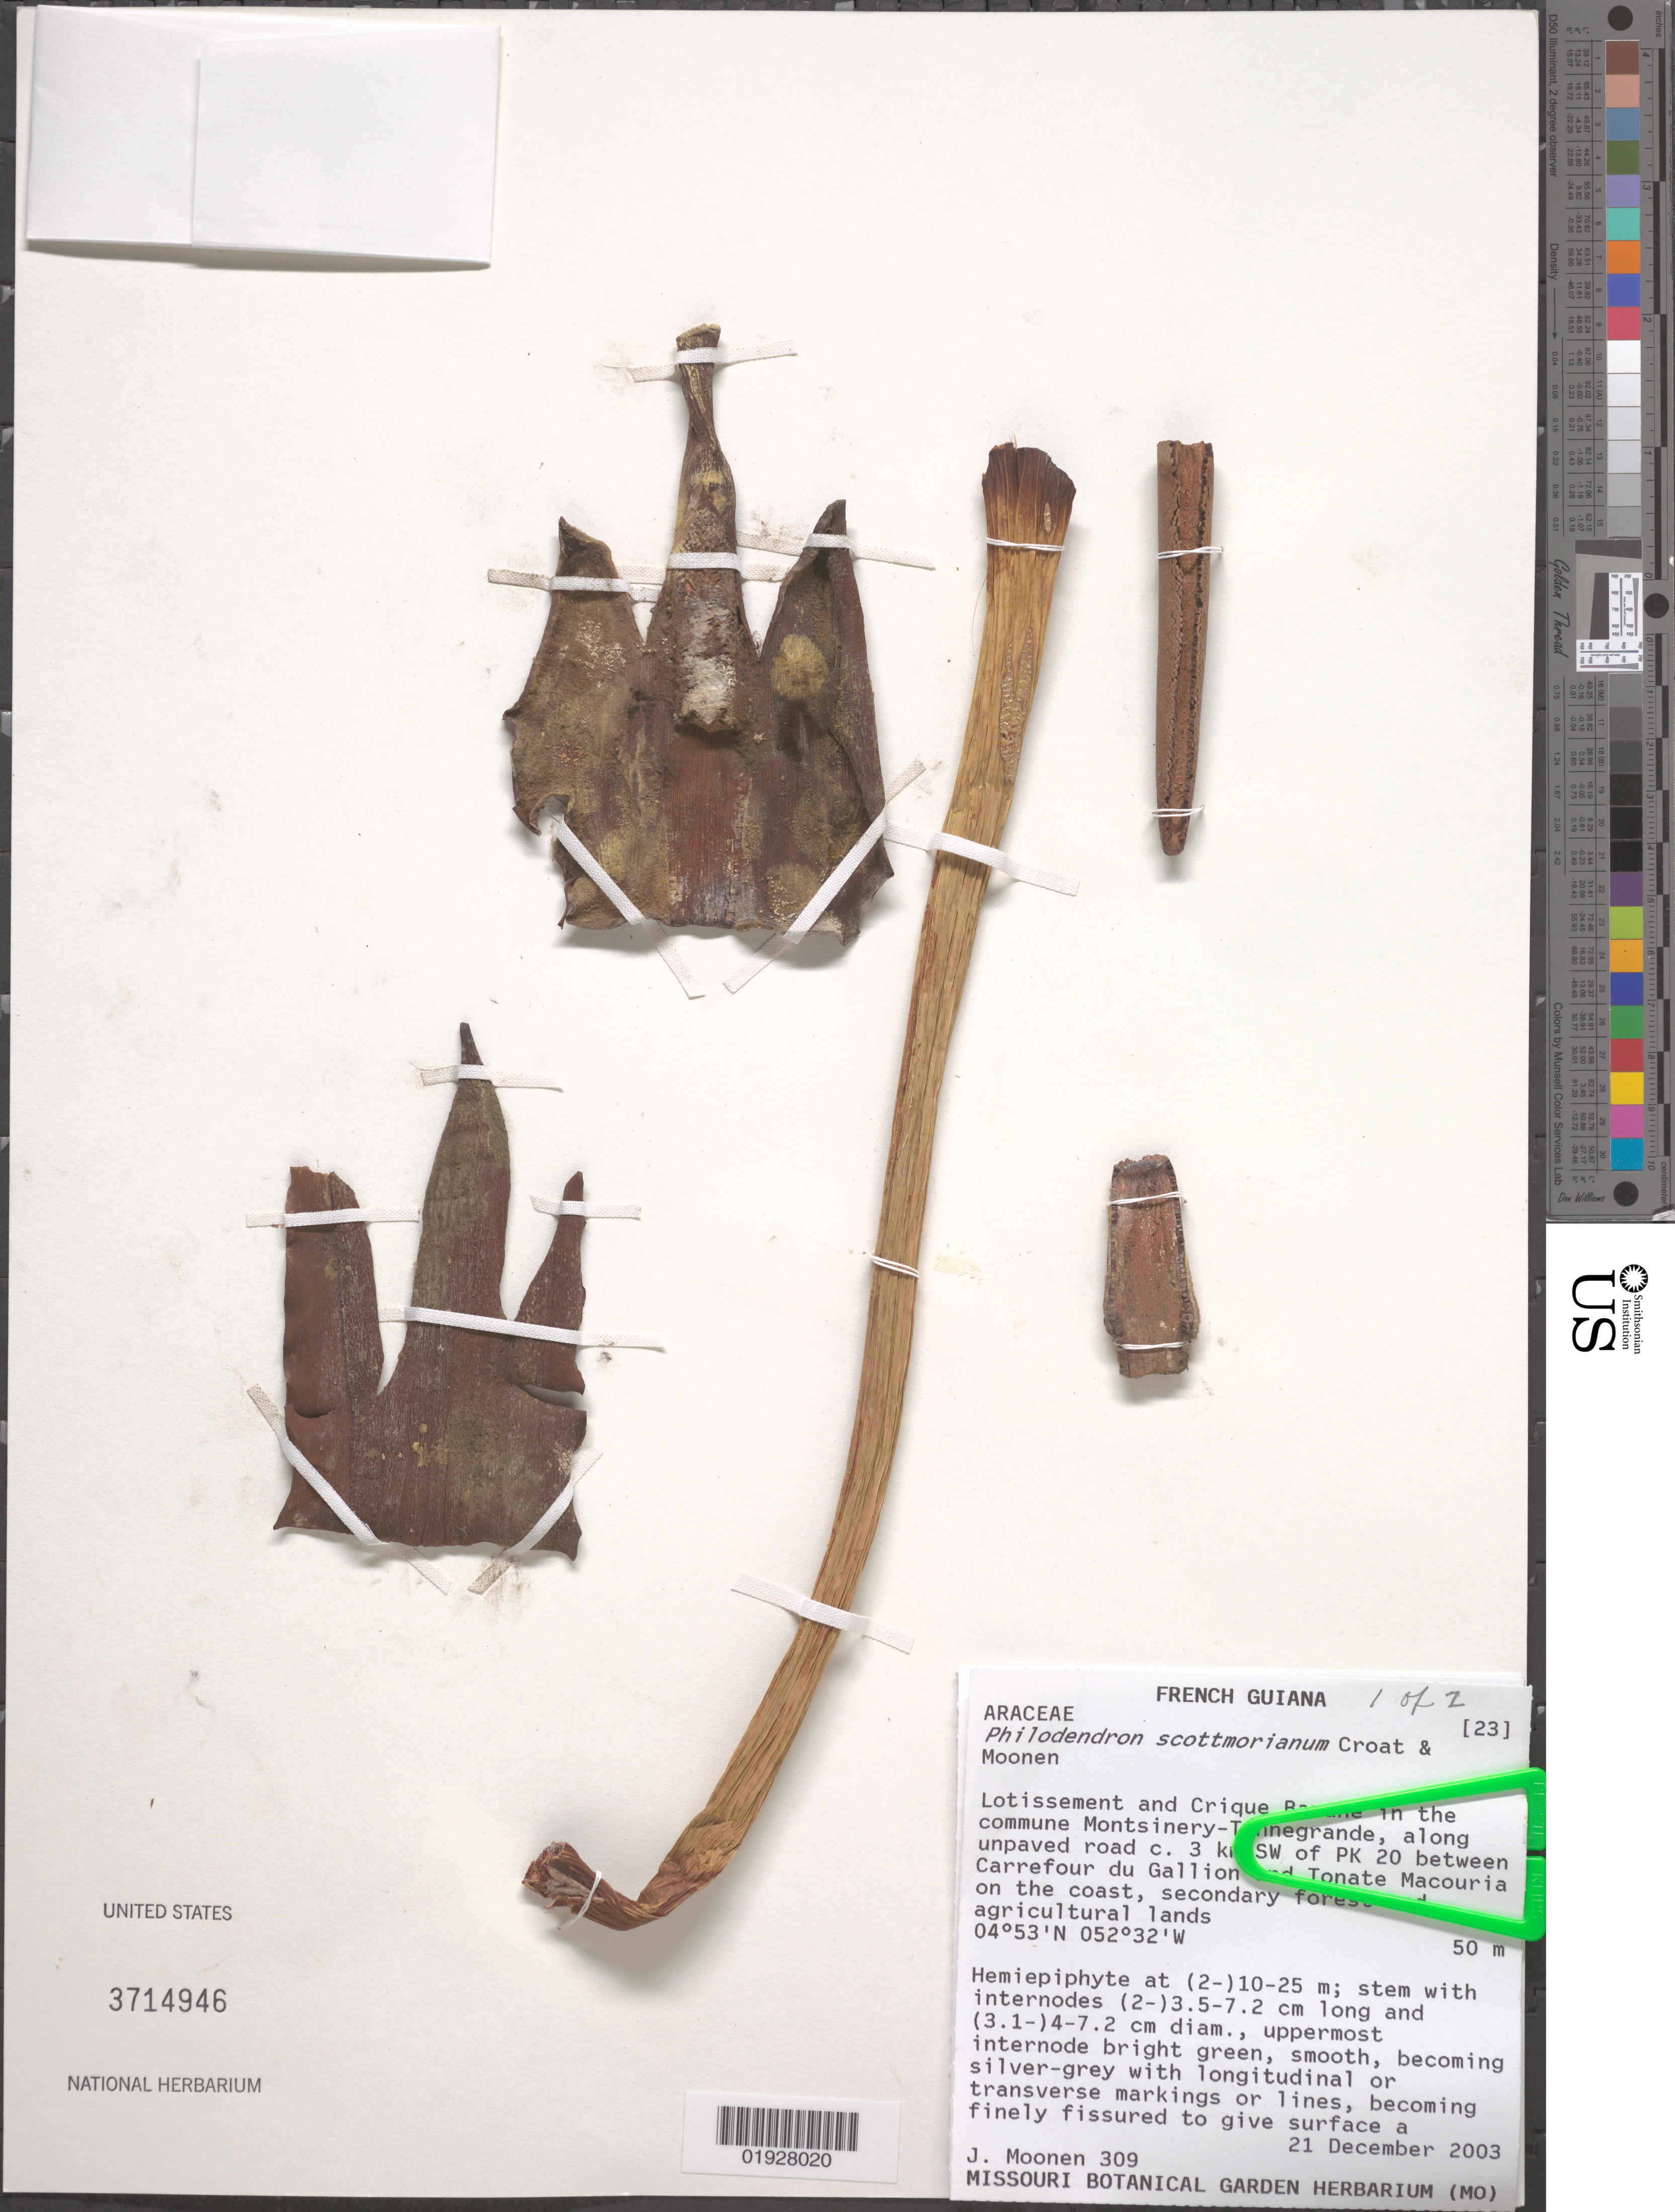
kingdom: Plantae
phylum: Tracheophyta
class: Liliopsida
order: Alismatales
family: Araceae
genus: Philodendron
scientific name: Philodendron scottmorianum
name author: Croat & Moonen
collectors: J. Moonen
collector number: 309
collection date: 2003-12-21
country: French Guiana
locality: Lotissement and Crique Banane in the commune Montsinery-Tonnegrande, along unpaved road c. 3 km SW of PK 20 between Carrefour du Gallion and Taonate Macouria on the coast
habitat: Secondary forest and agricultural lands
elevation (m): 50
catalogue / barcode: US 3714946